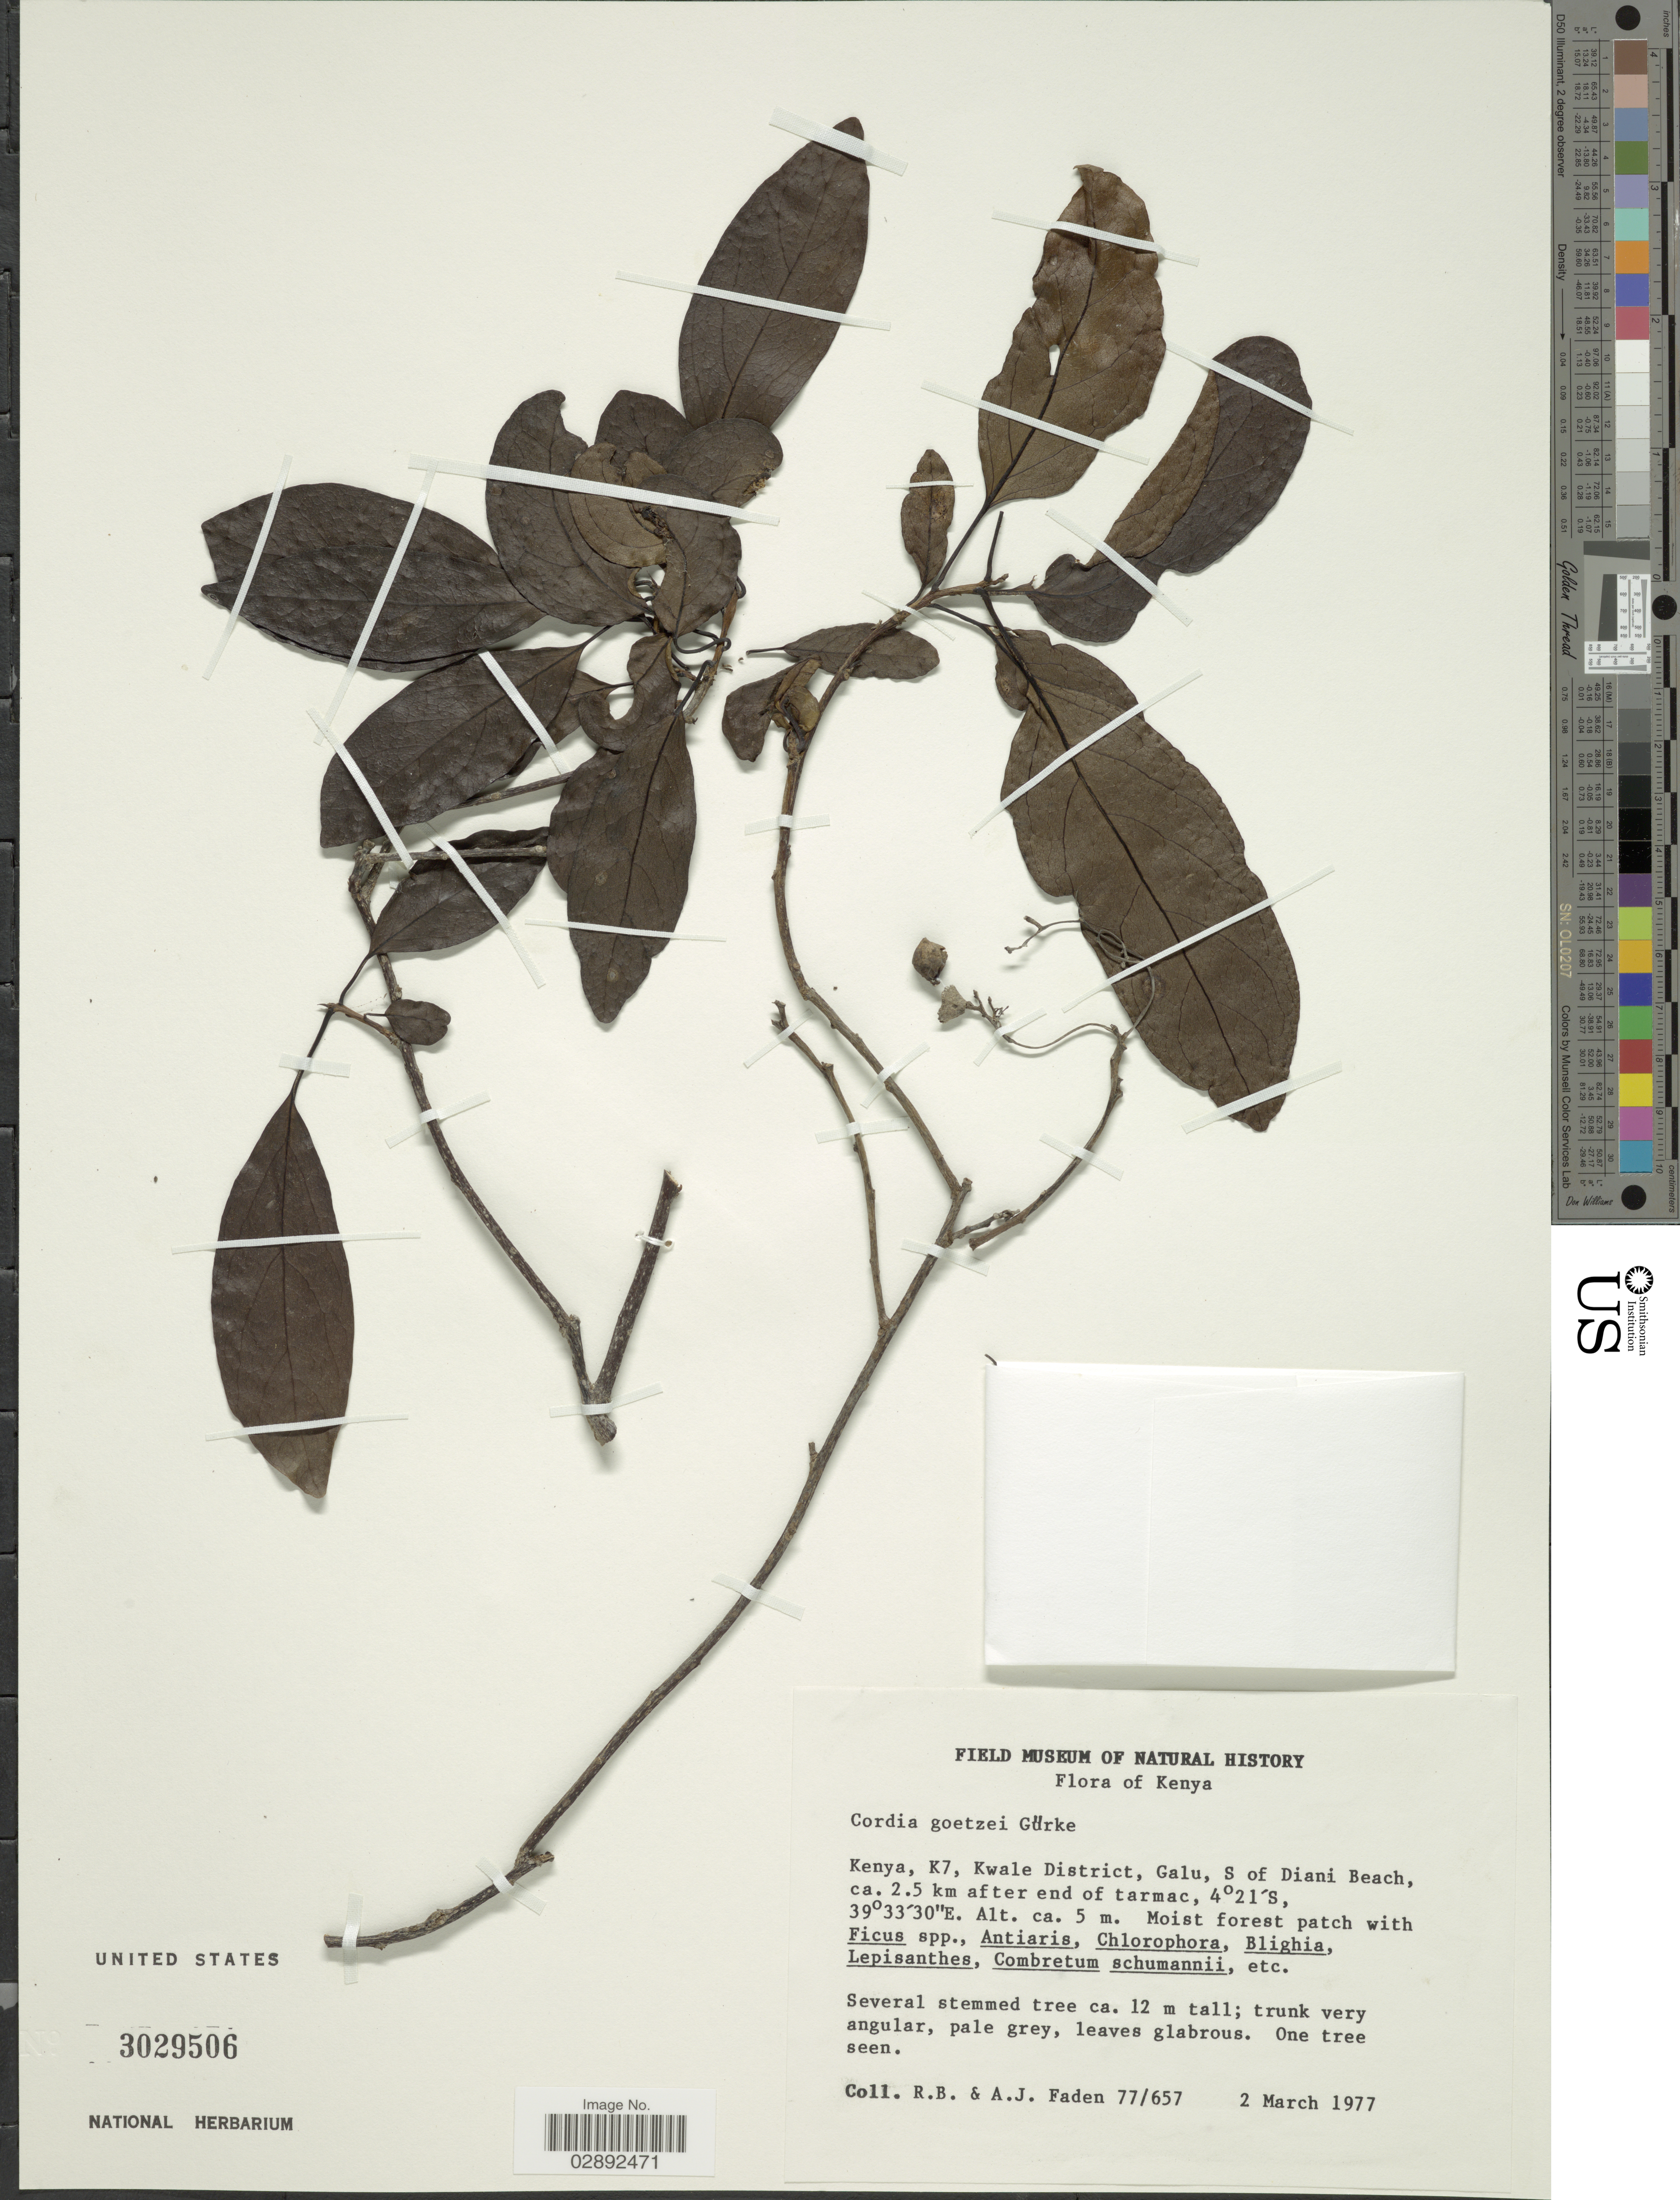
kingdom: Plantae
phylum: Tracheophyta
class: Magnoliopsida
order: Boraginales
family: Cordiaceae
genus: Cordia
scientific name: Cordia goetzei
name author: Gürke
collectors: R. B. Faden & A. J. Faden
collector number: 77/657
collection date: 1977-03-02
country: Kenya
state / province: Kwale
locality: K7, Kwale District, Galu, S of Diani Beach, ca. 2.5 km after end of tarmac.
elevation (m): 5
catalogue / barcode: US 3029506